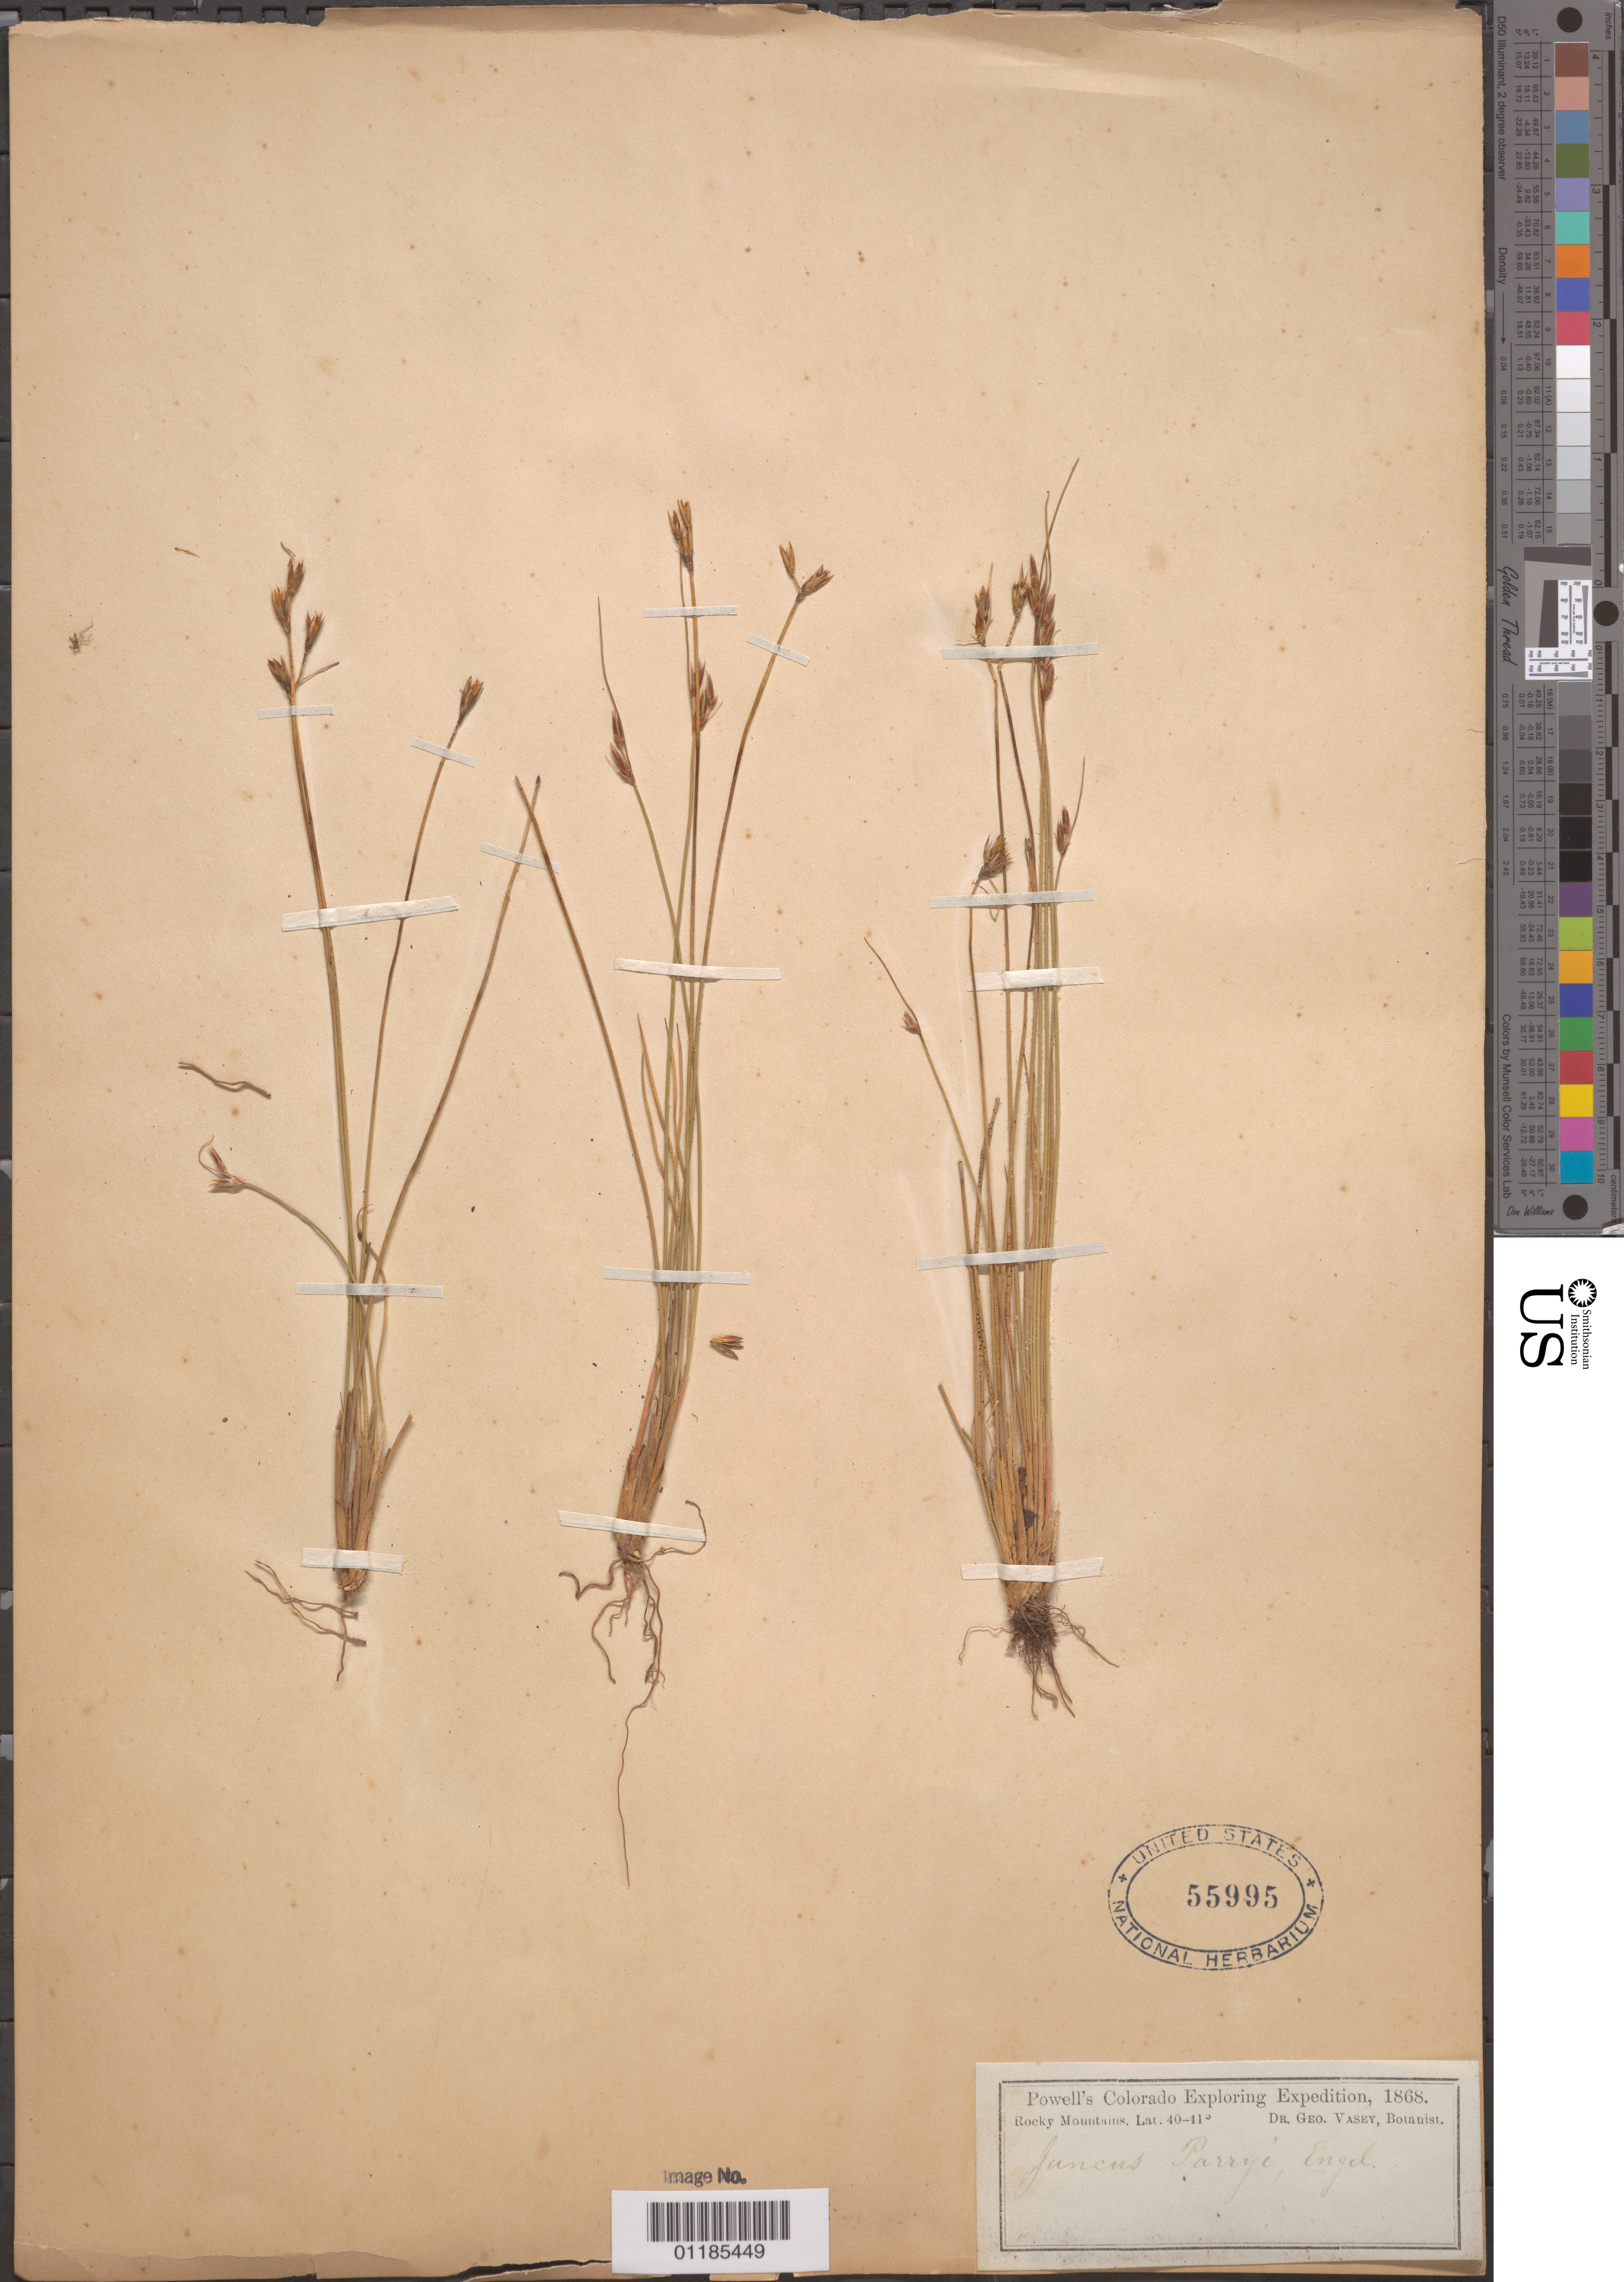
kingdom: Plantae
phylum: Tracheophyta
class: Liliopsida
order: Poales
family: Juncaceae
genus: Juncus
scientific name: Juncus parryi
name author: Engelm.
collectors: G. Vasey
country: United States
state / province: Colorado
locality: Rocky Mountains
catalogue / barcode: US 55995